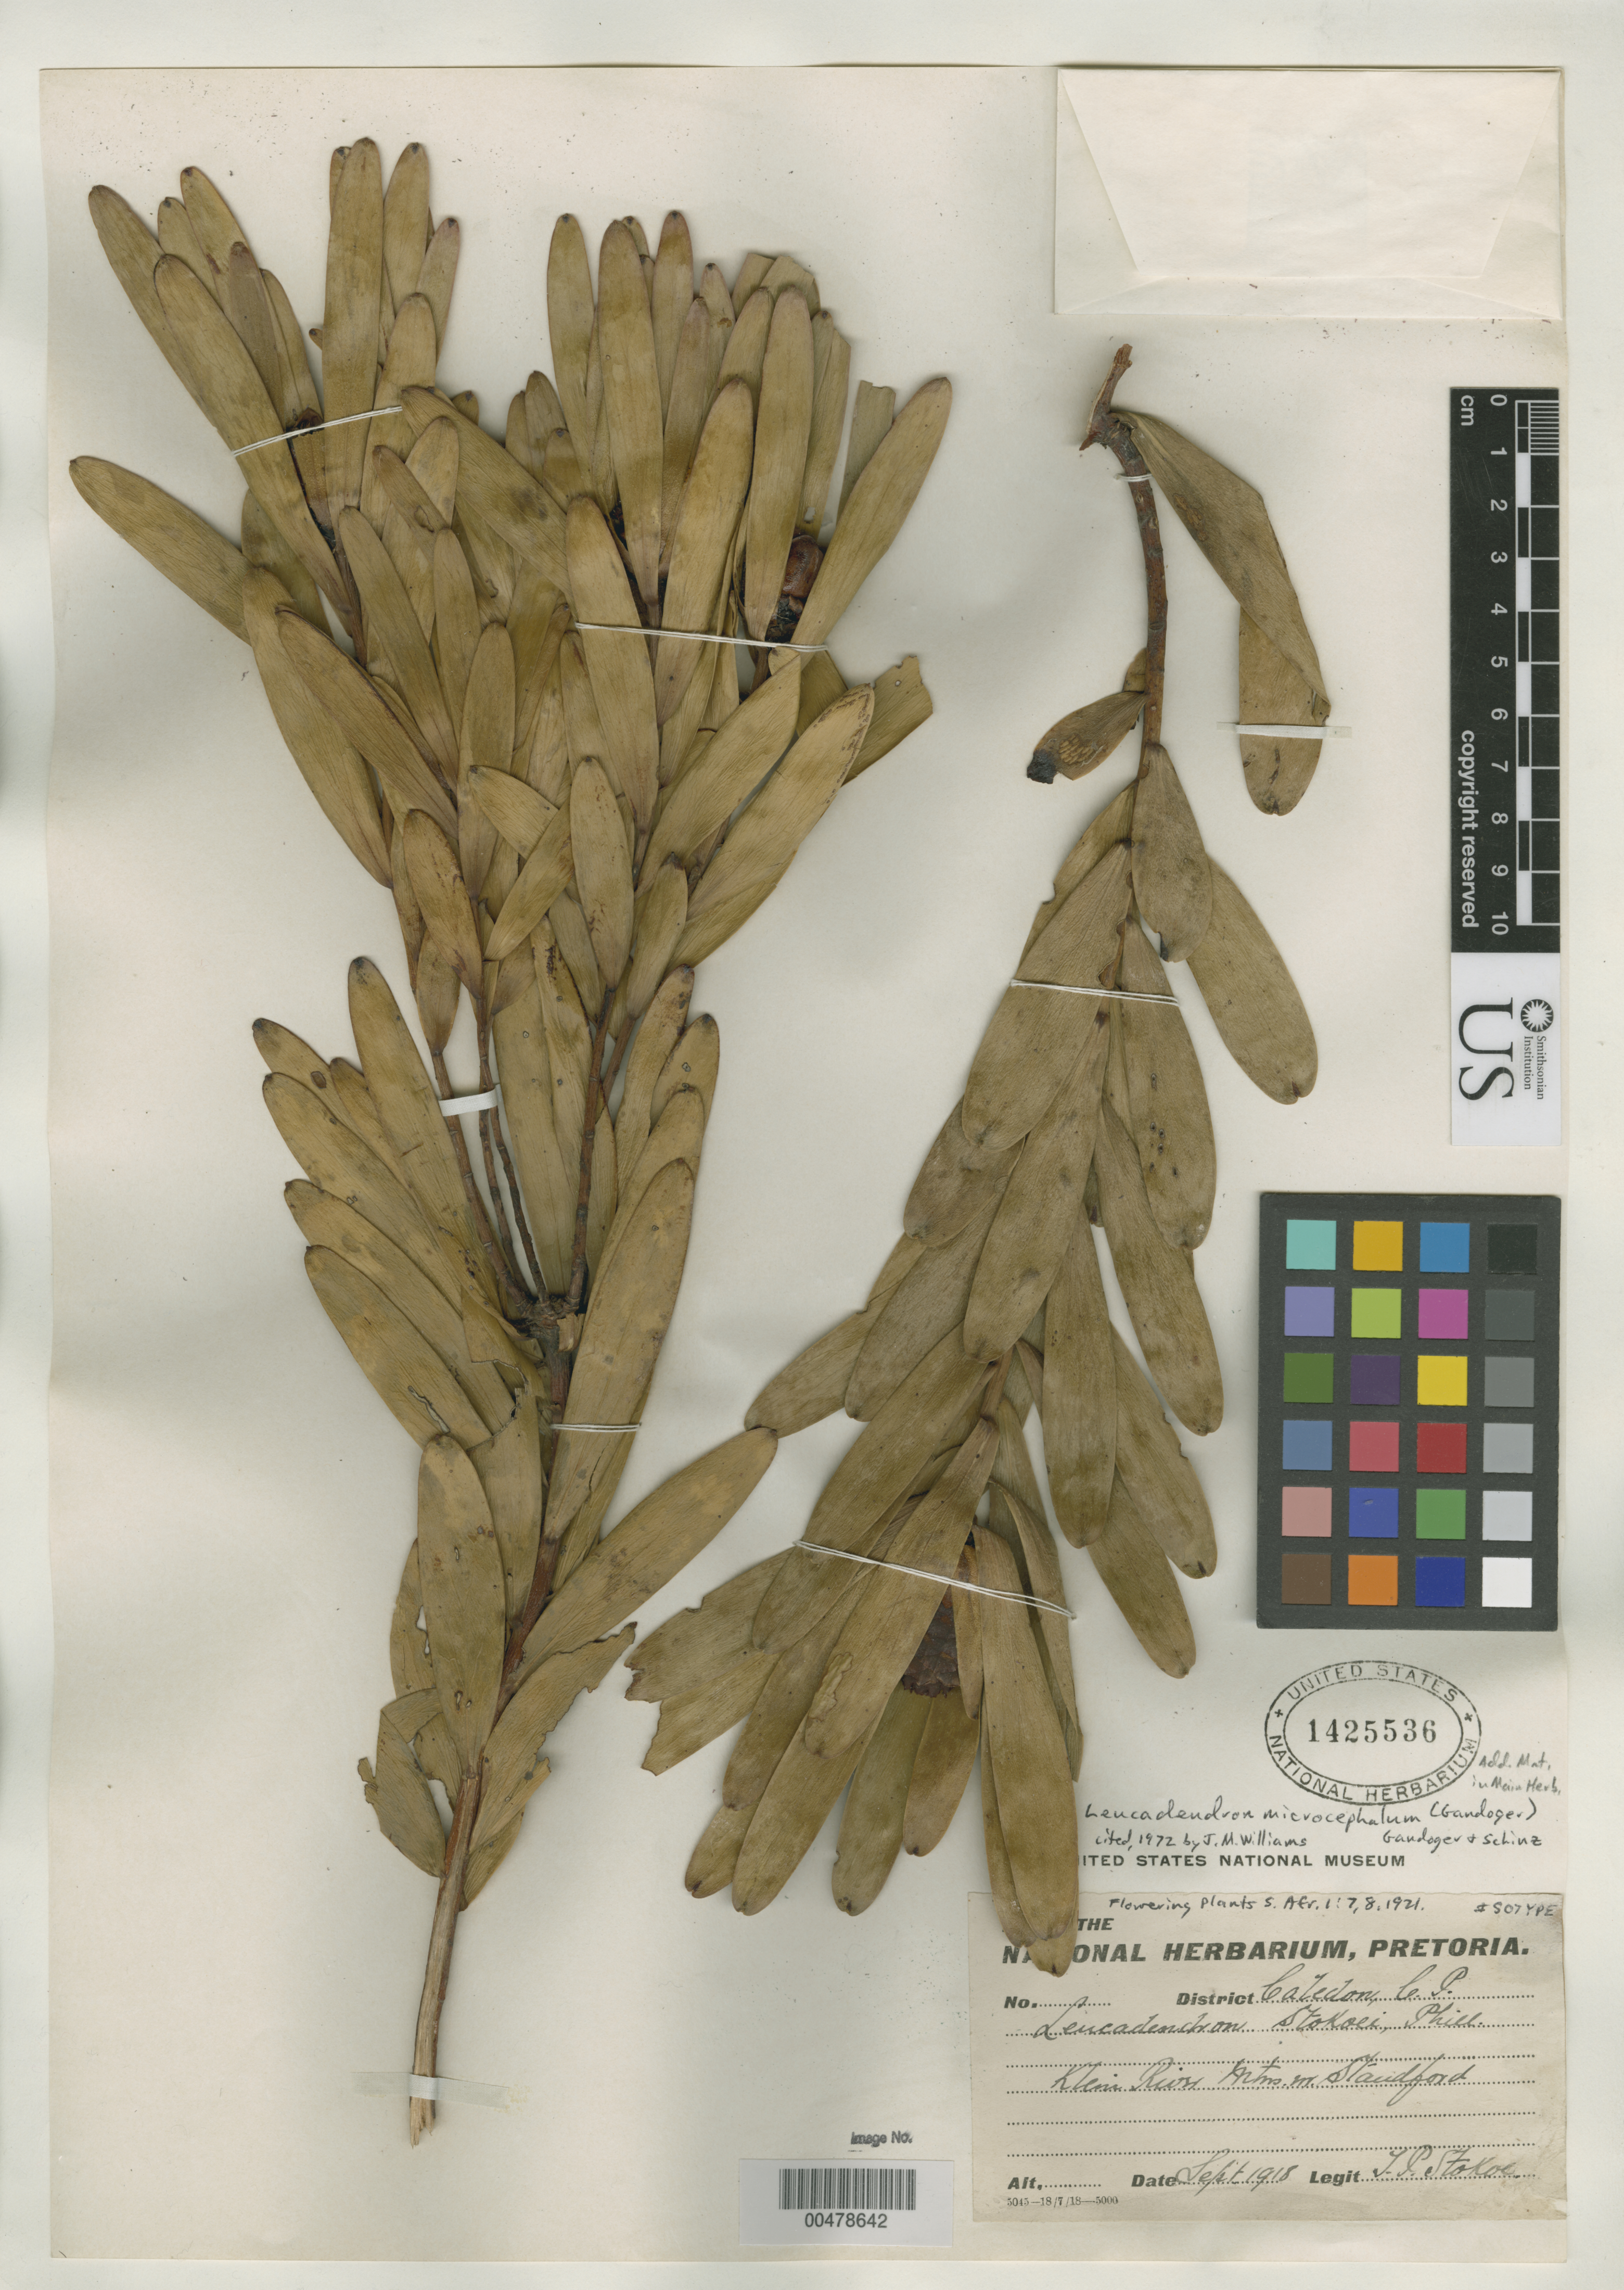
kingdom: Plantae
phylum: Tracheophyta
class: Magnoliopsida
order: Proteales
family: Proteaceae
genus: Leucadendron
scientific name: Leucadendron stokei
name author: E. Phillips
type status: Isotype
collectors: T. Stokoe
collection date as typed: Sep 1918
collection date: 1918-09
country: South Africa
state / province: Western Cape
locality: Klein River, mountains near Standford. Caledon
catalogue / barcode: US 1425536